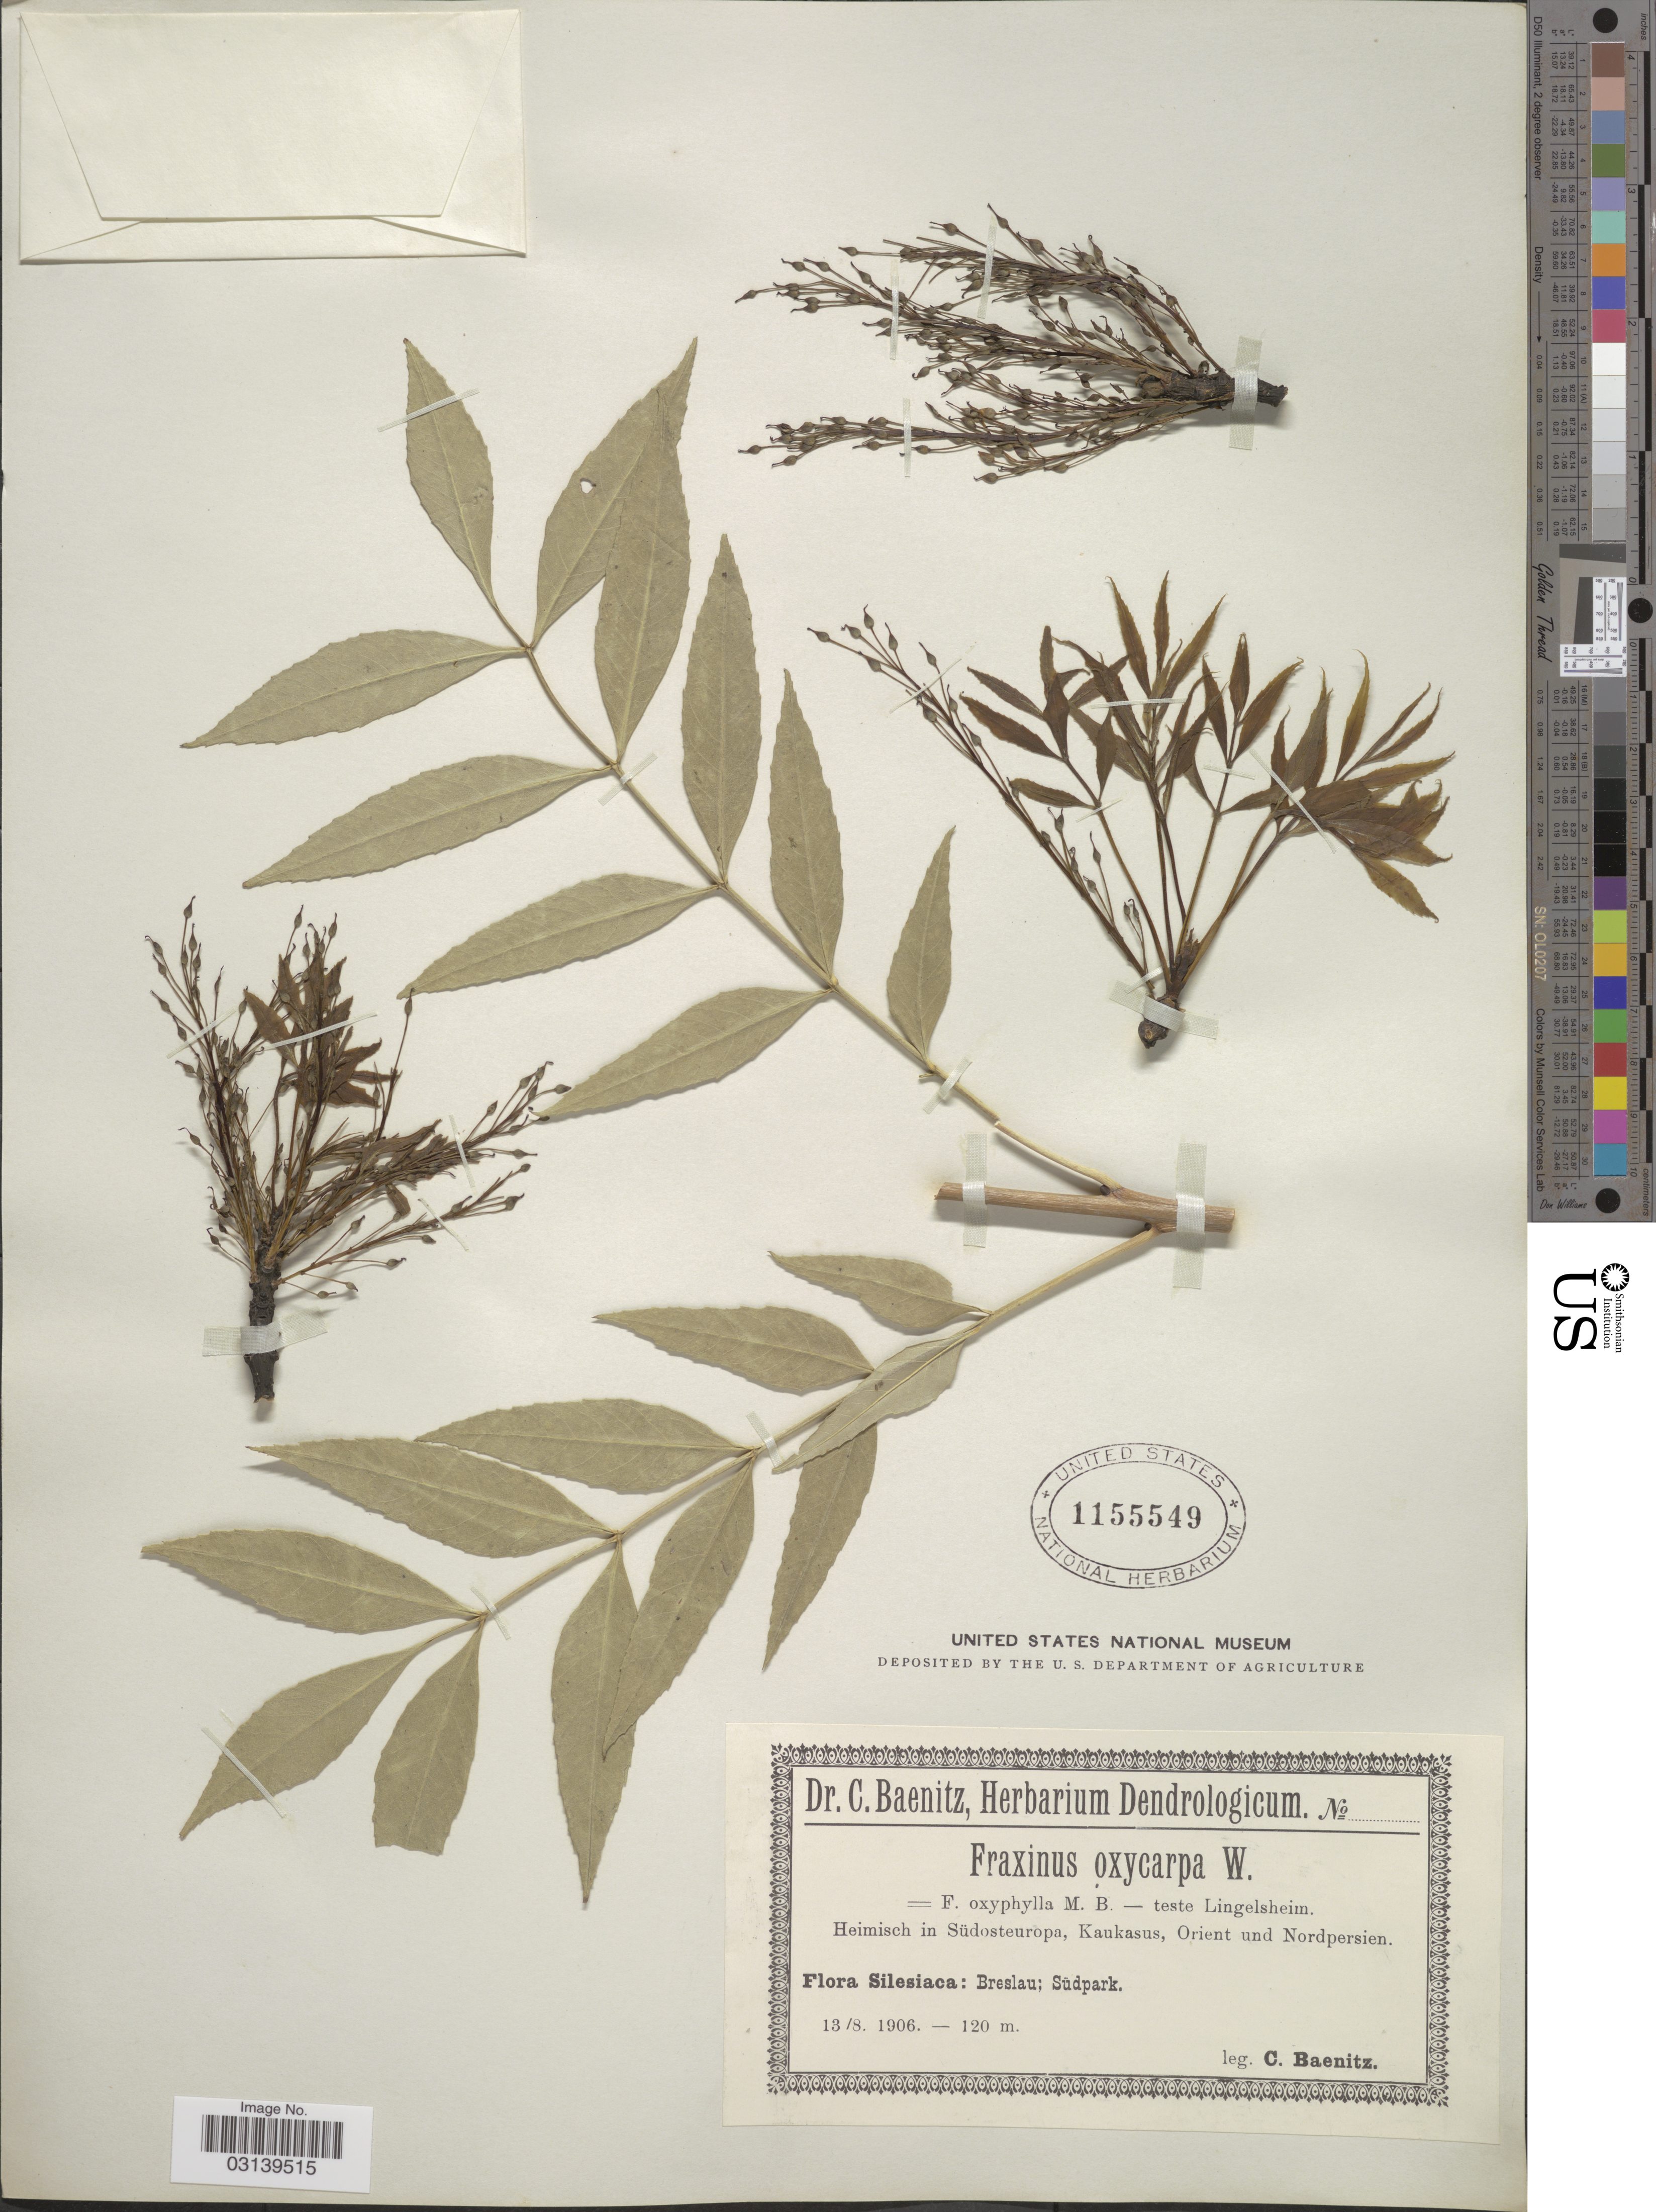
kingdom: Plantae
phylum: Tracheophyta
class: Magnoliopsida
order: Lamiales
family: Oleaceae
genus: Fraxinus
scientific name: Fraxinus oxycarpa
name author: Willd.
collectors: C. G. Baenitz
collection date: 1906-08-13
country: Poland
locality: Silesiaca: Breslau; Südpark.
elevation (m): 120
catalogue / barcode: US 1155549